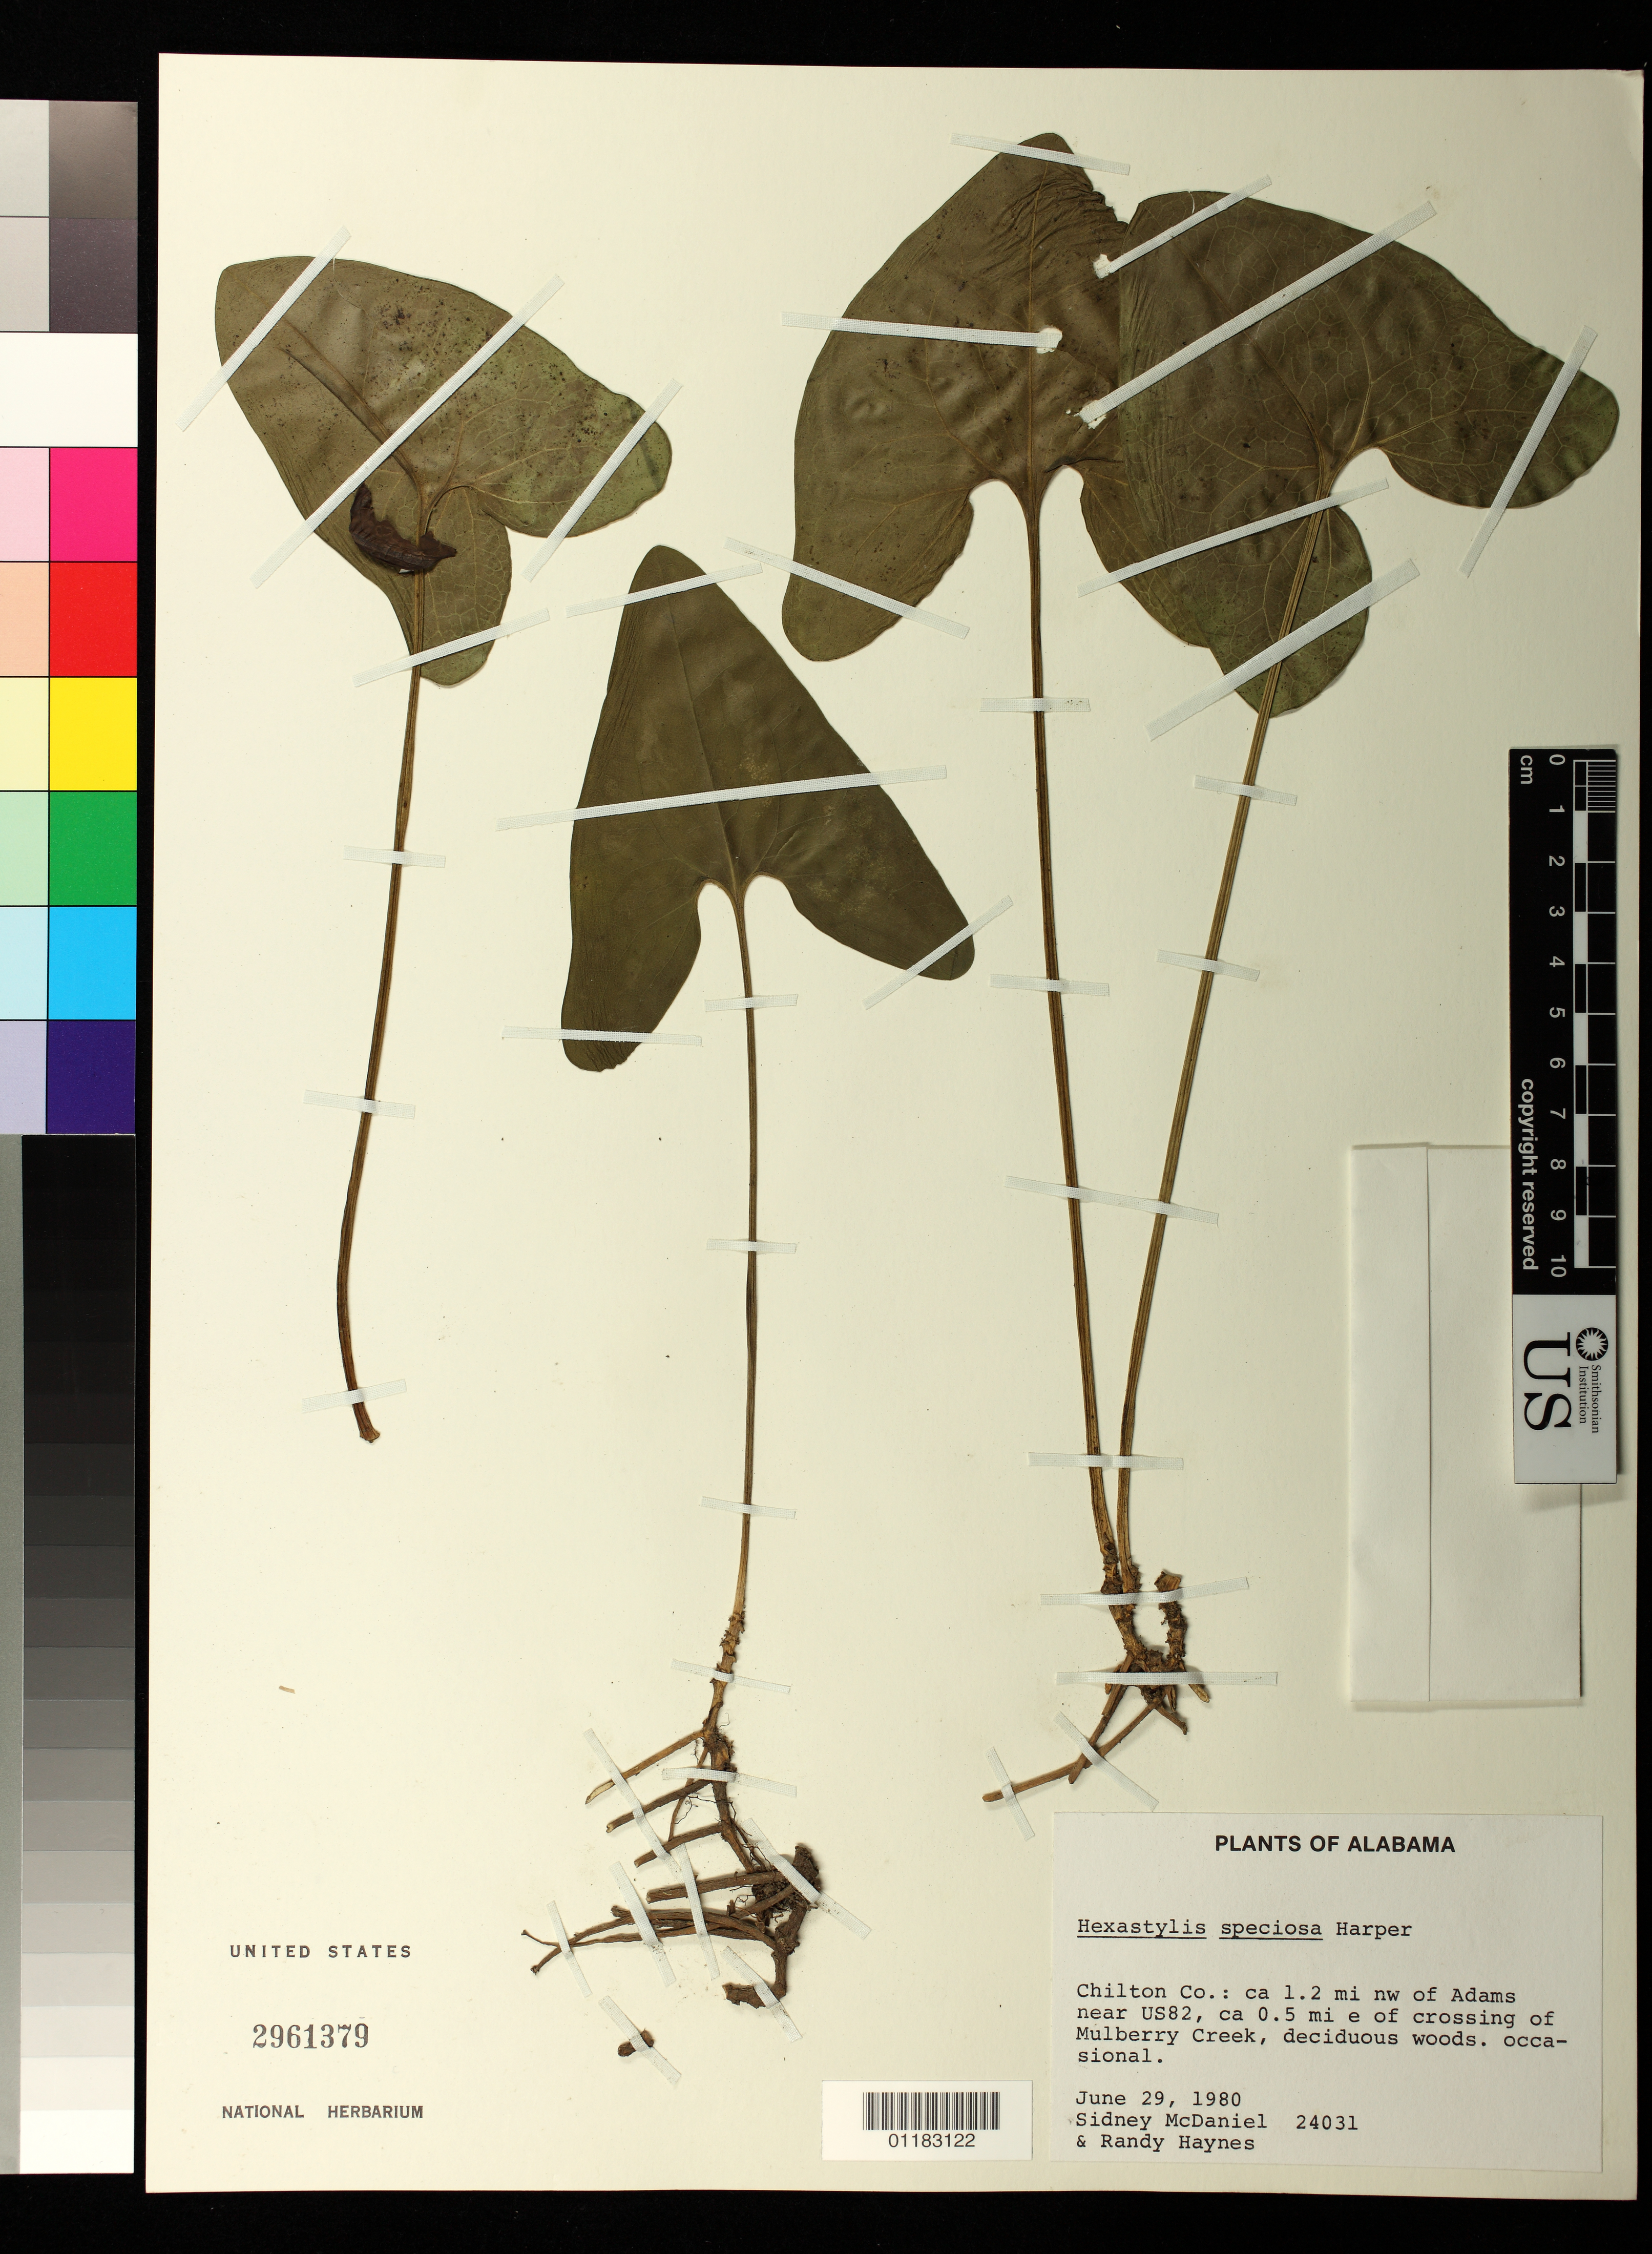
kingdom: Plantae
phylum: Tracheophyta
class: Magnoliopsida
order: Piperales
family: Aristolochiaceae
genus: Hexastylis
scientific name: Hexastylis speciosa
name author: R.M. Harper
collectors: S. T. McDaniel & R. Haynes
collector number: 24031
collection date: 1980-06-29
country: United States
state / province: Alabama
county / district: Chilton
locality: Chilton County: ca. 1.2 mile NW of Adams near US82, ca. 0.5 mile E of crossing of Mulberry Creek.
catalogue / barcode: US 2961379